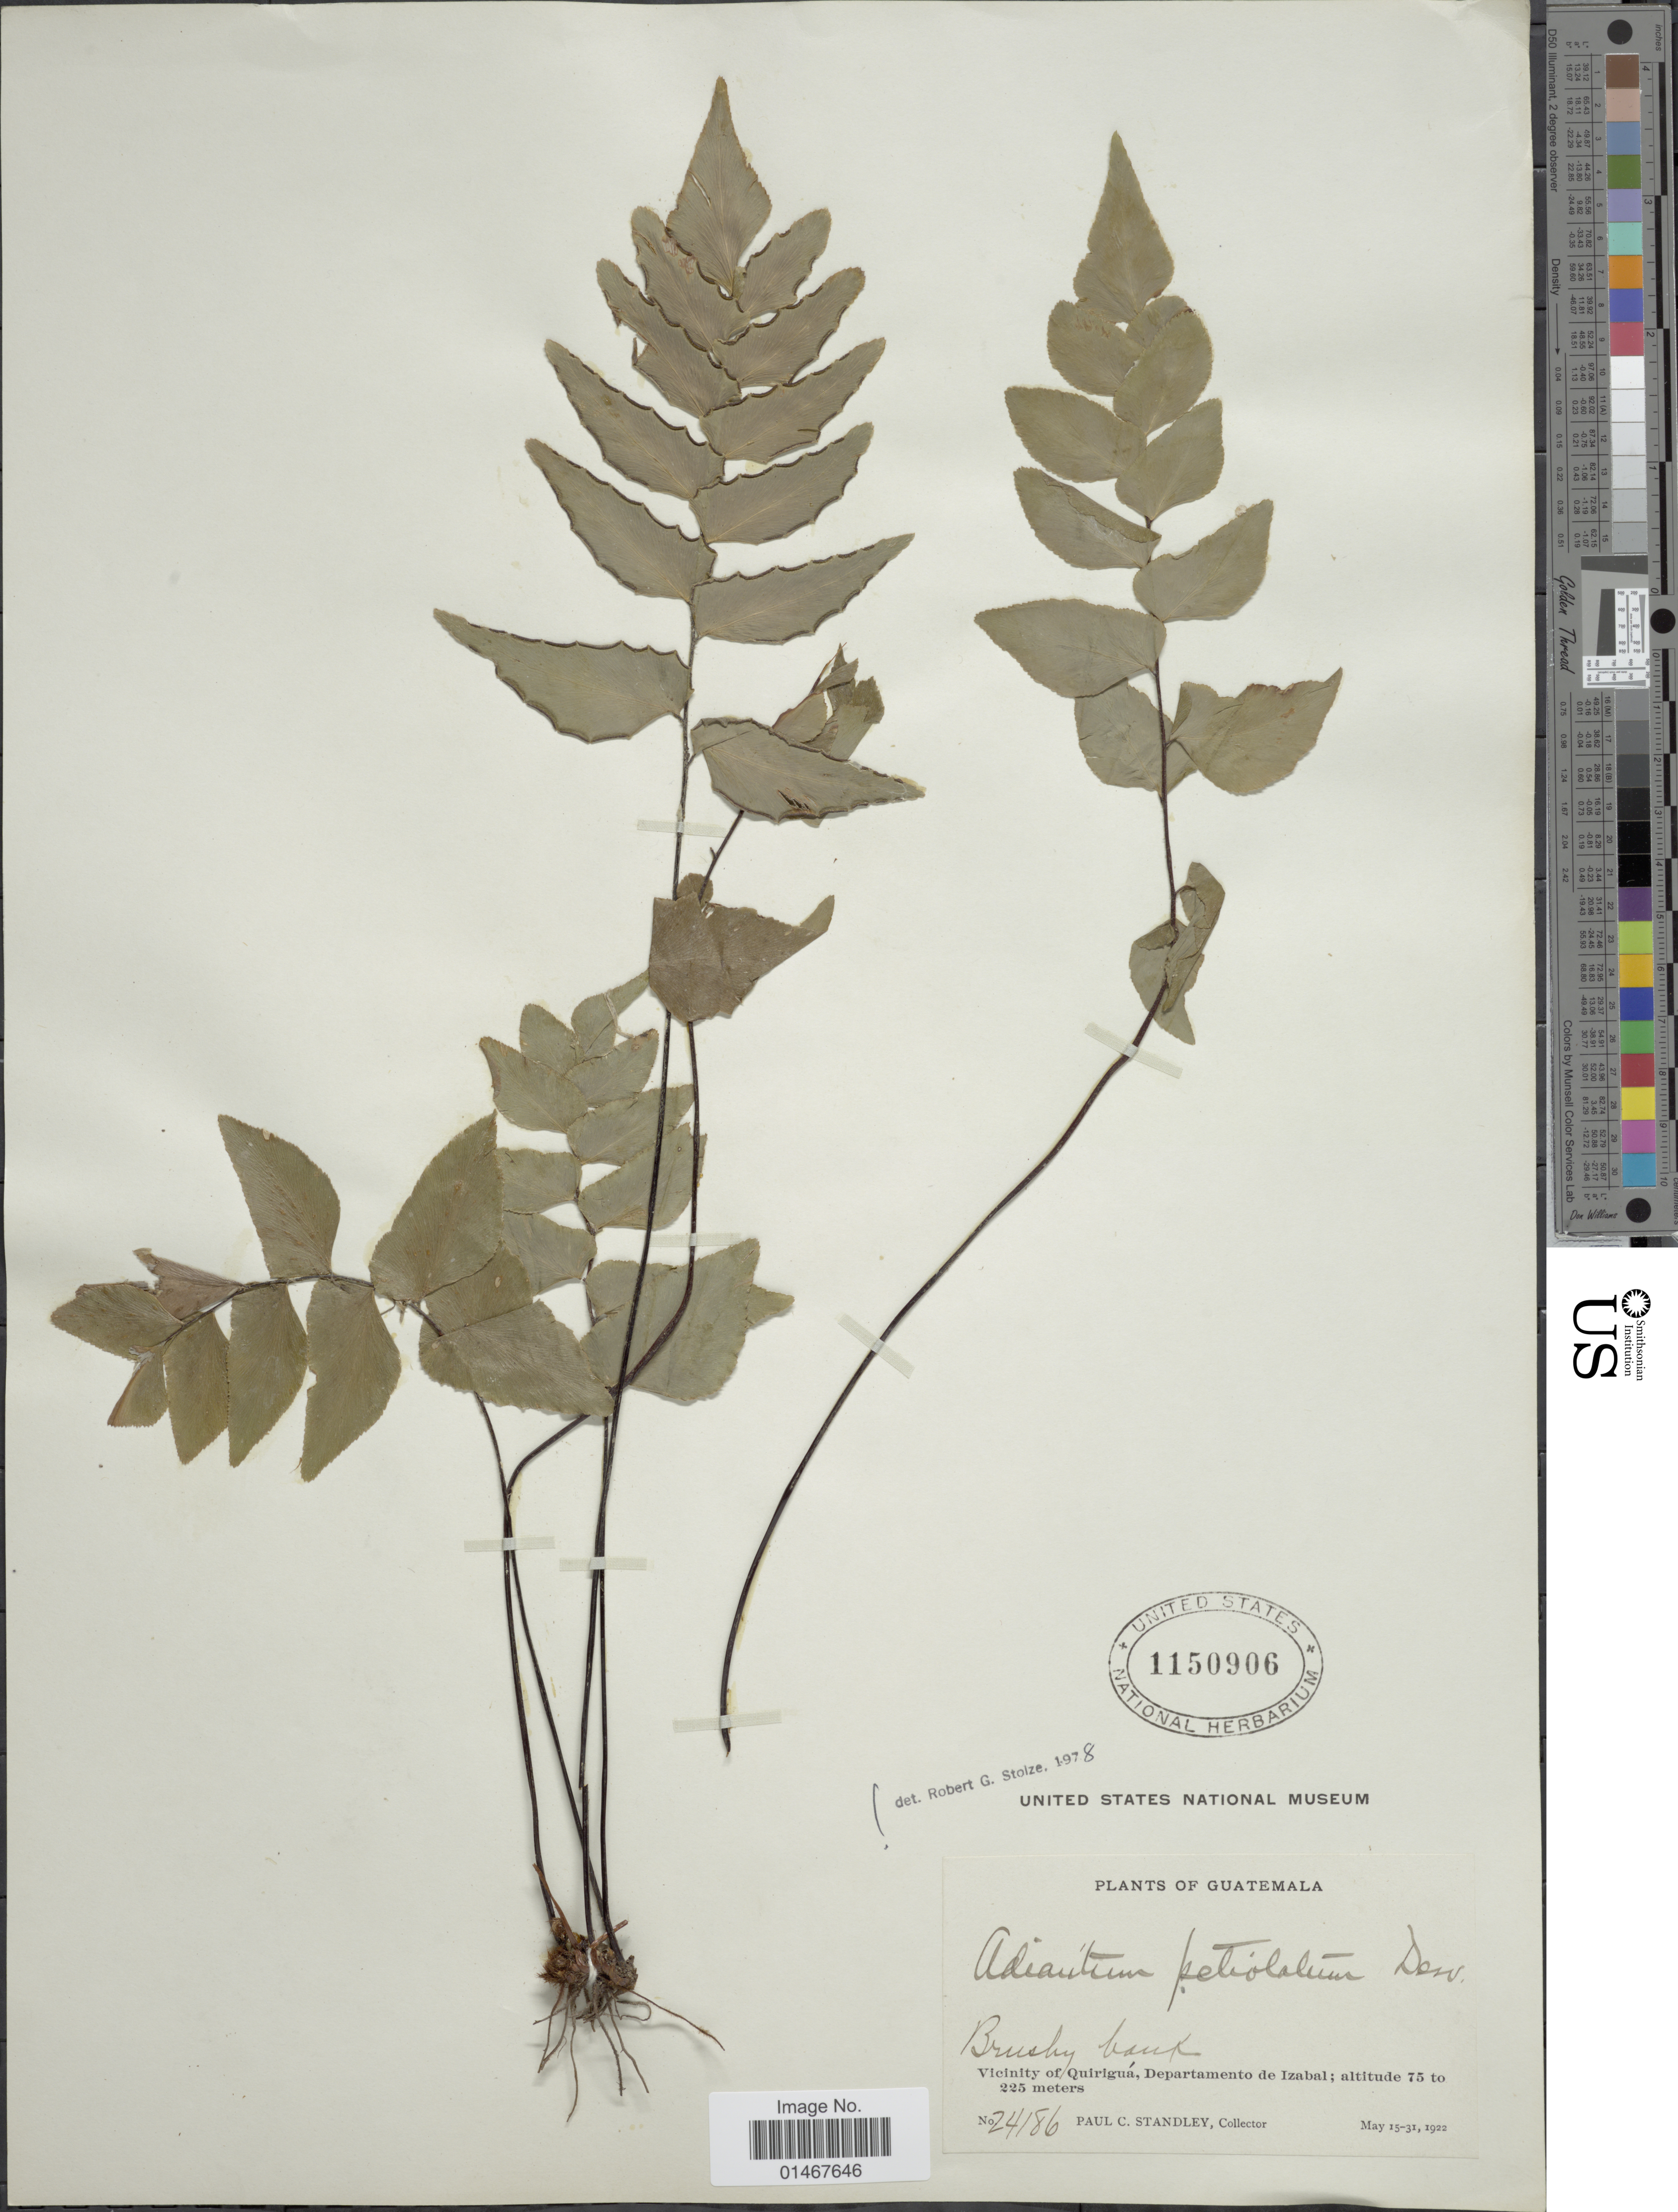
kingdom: Plantae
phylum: Tracheophyta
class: Polypodiopsida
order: Polypodiales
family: Pteridaceae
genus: Adiantum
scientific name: Adiantum petiolatum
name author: Desv.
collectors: P. C. Standley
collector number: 24186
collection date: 1922-05-15/1922-05-31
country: Guatemala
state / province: Izabal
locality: Vicinity of Quirigúa, Departamento de Izabal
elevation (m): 75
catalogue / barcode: US 1150906